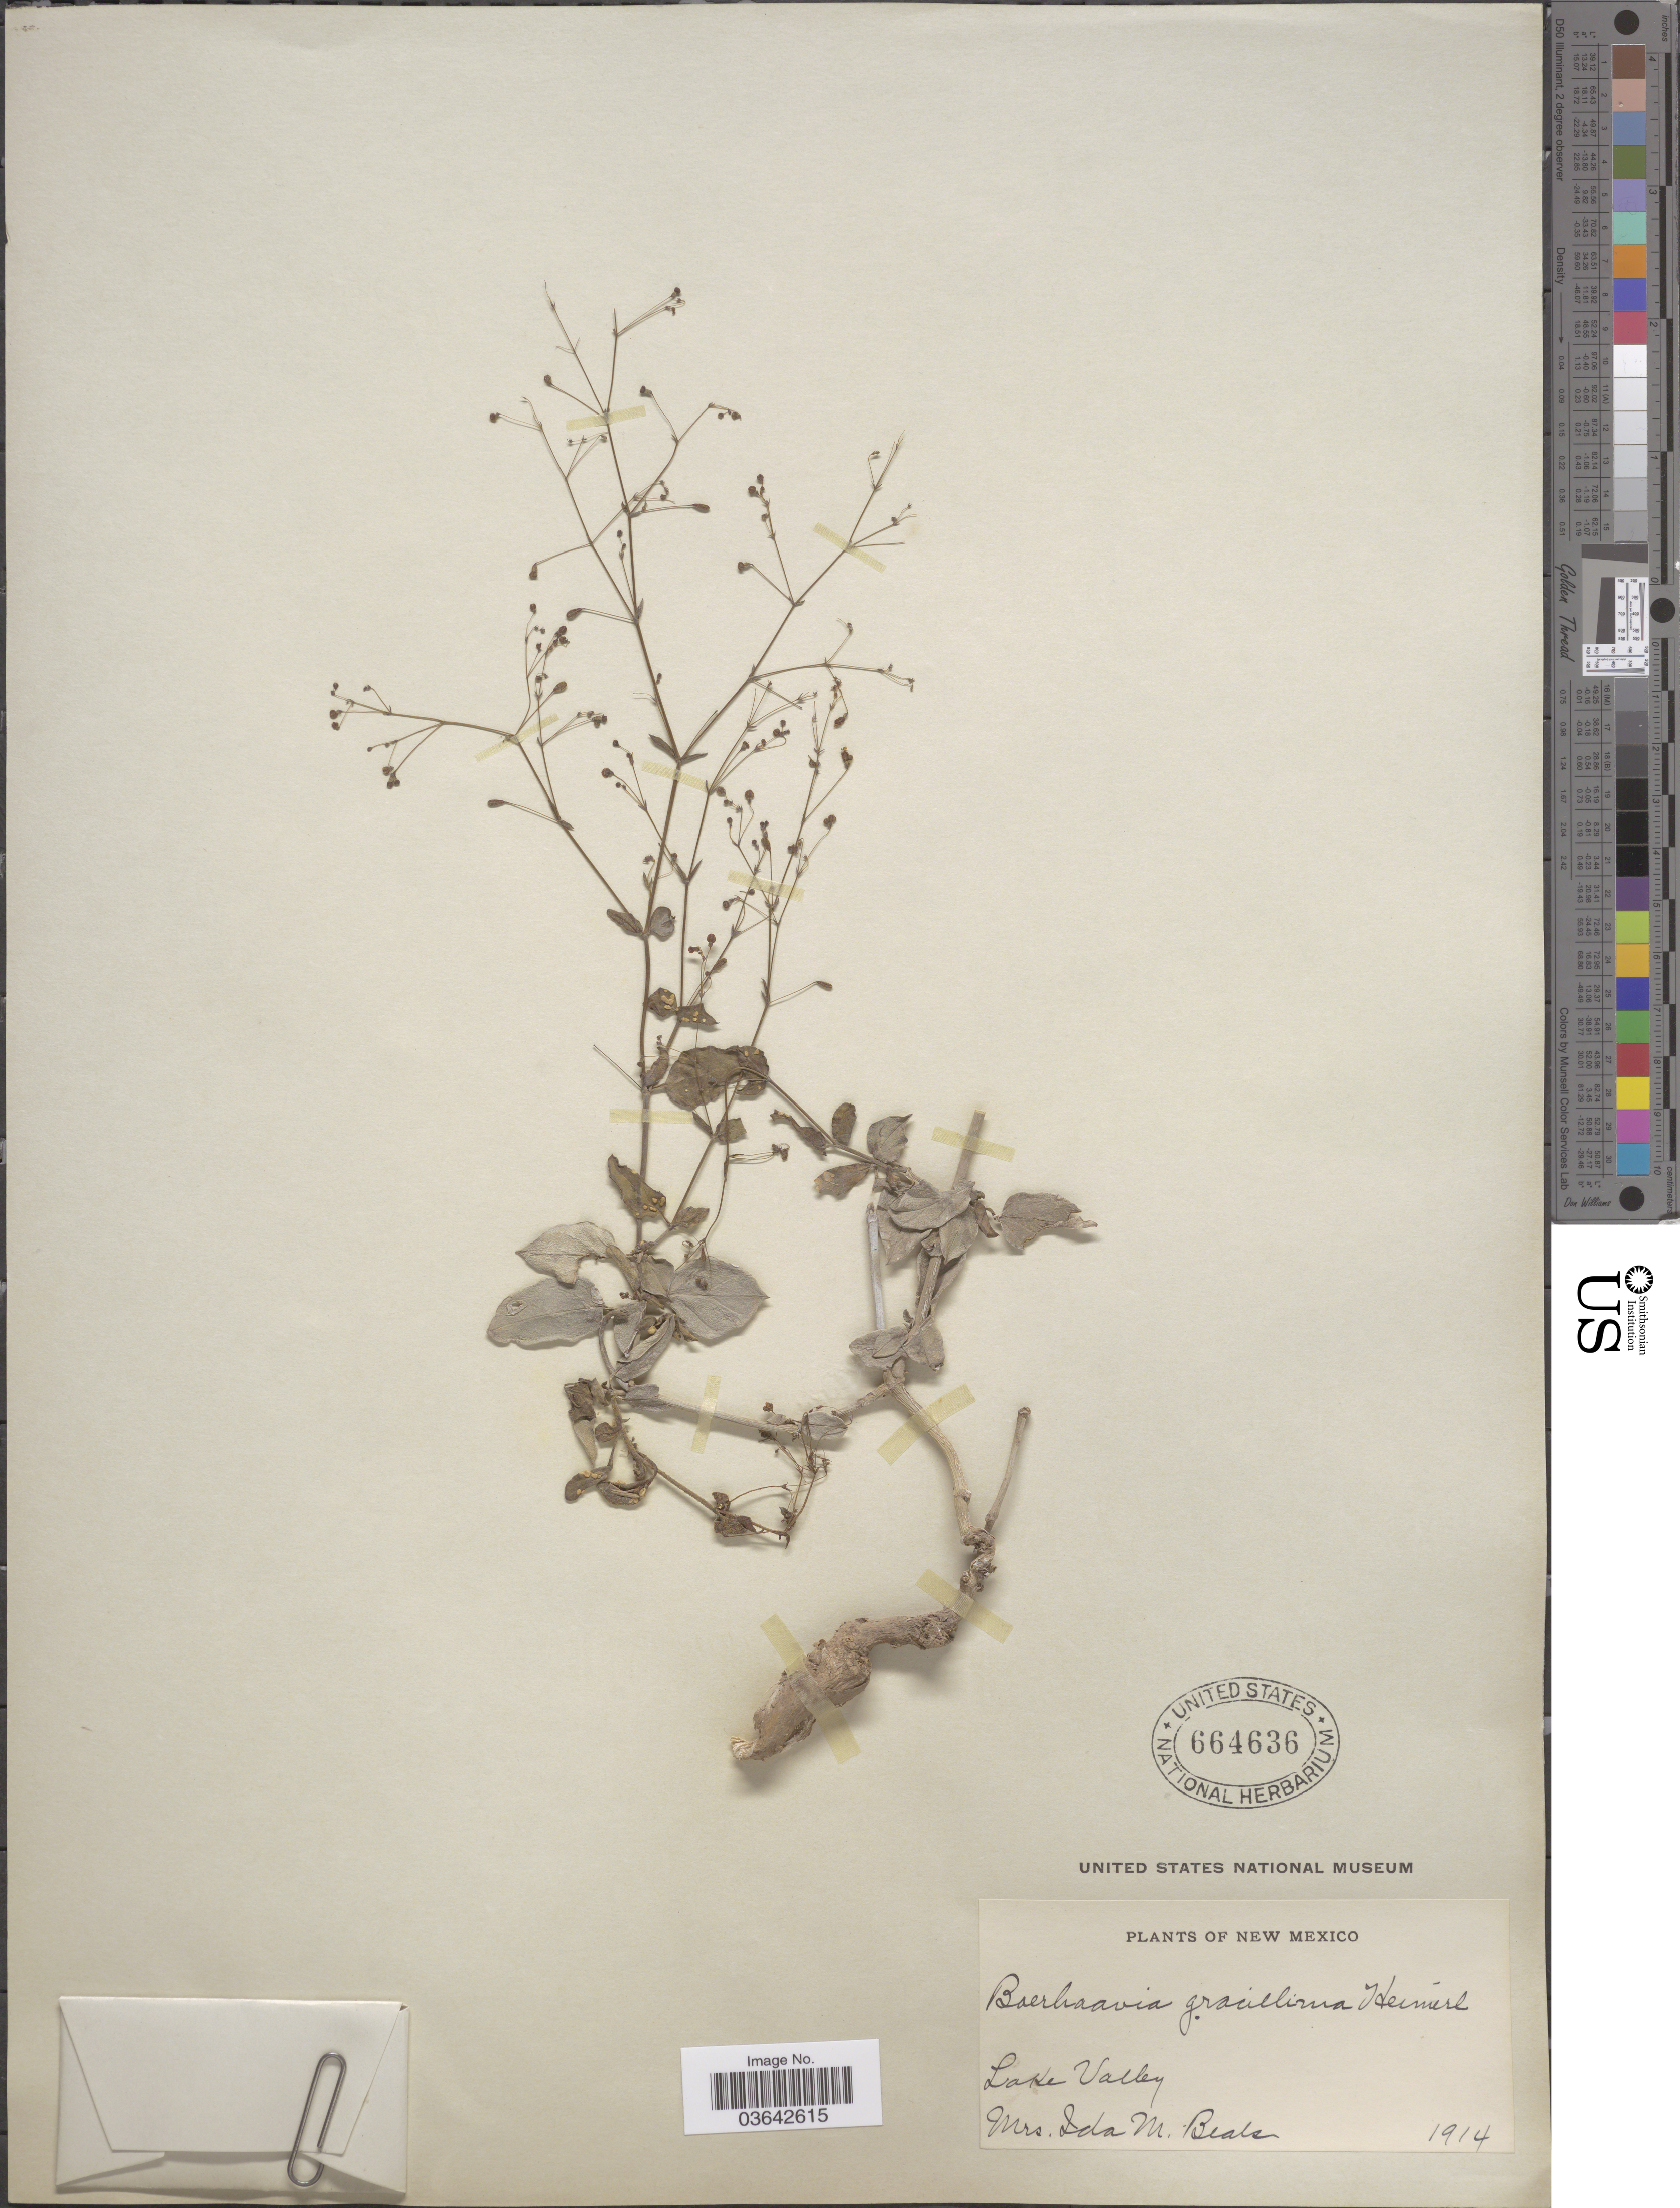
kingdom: Plantae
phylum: Tracheophyta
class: Magnoliopsida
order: Caryophyllales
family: Nyctaginaceae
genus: Boerhavia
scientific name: Boerhavia gracillima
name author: Heimerl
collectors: I. M. Beals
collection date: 1914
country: United States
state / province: New Mexico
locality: Lake Valley.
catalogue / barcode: US 664636